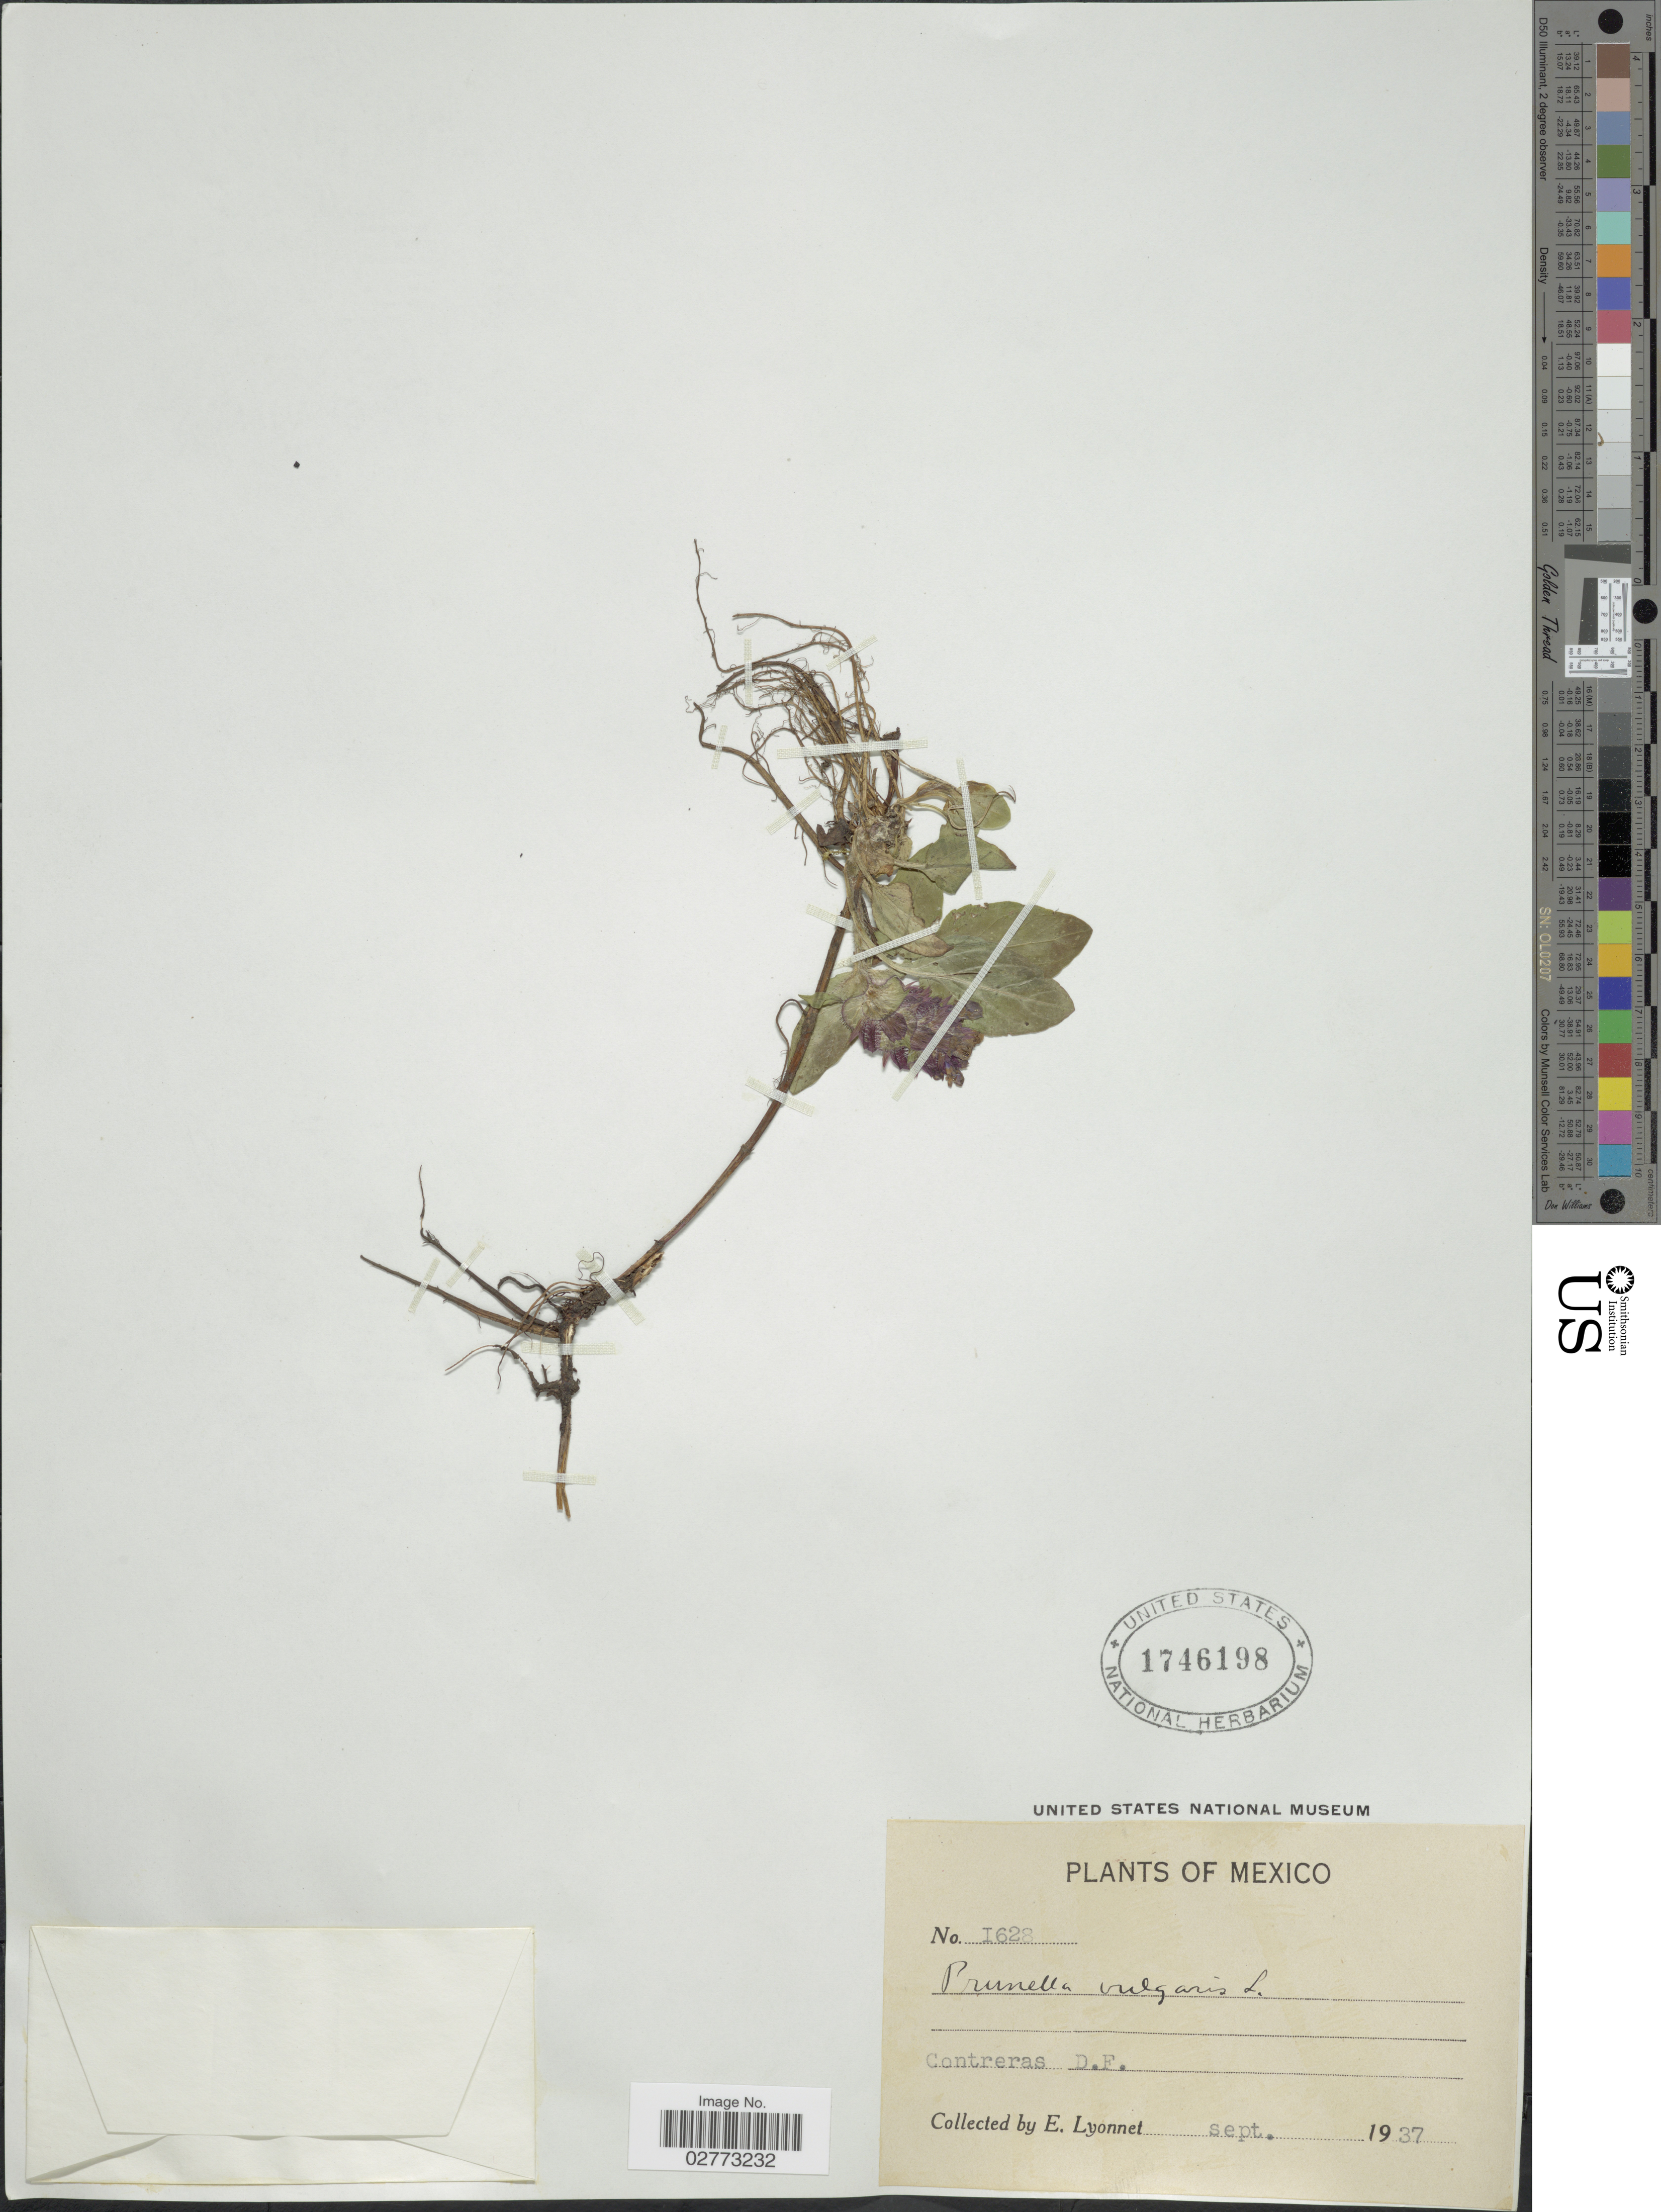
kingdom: Plantae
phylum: Tracheophyta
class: Magnoliopsida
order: Lamiales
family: Lamiaceae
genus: Prunella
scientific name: Prunella vulgaris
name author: L.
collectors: E. Lyonnet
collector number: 1628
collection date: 1937-09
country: Mexico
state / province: Distrito Federal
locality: Contreras D.F.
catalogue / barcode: US 1746198